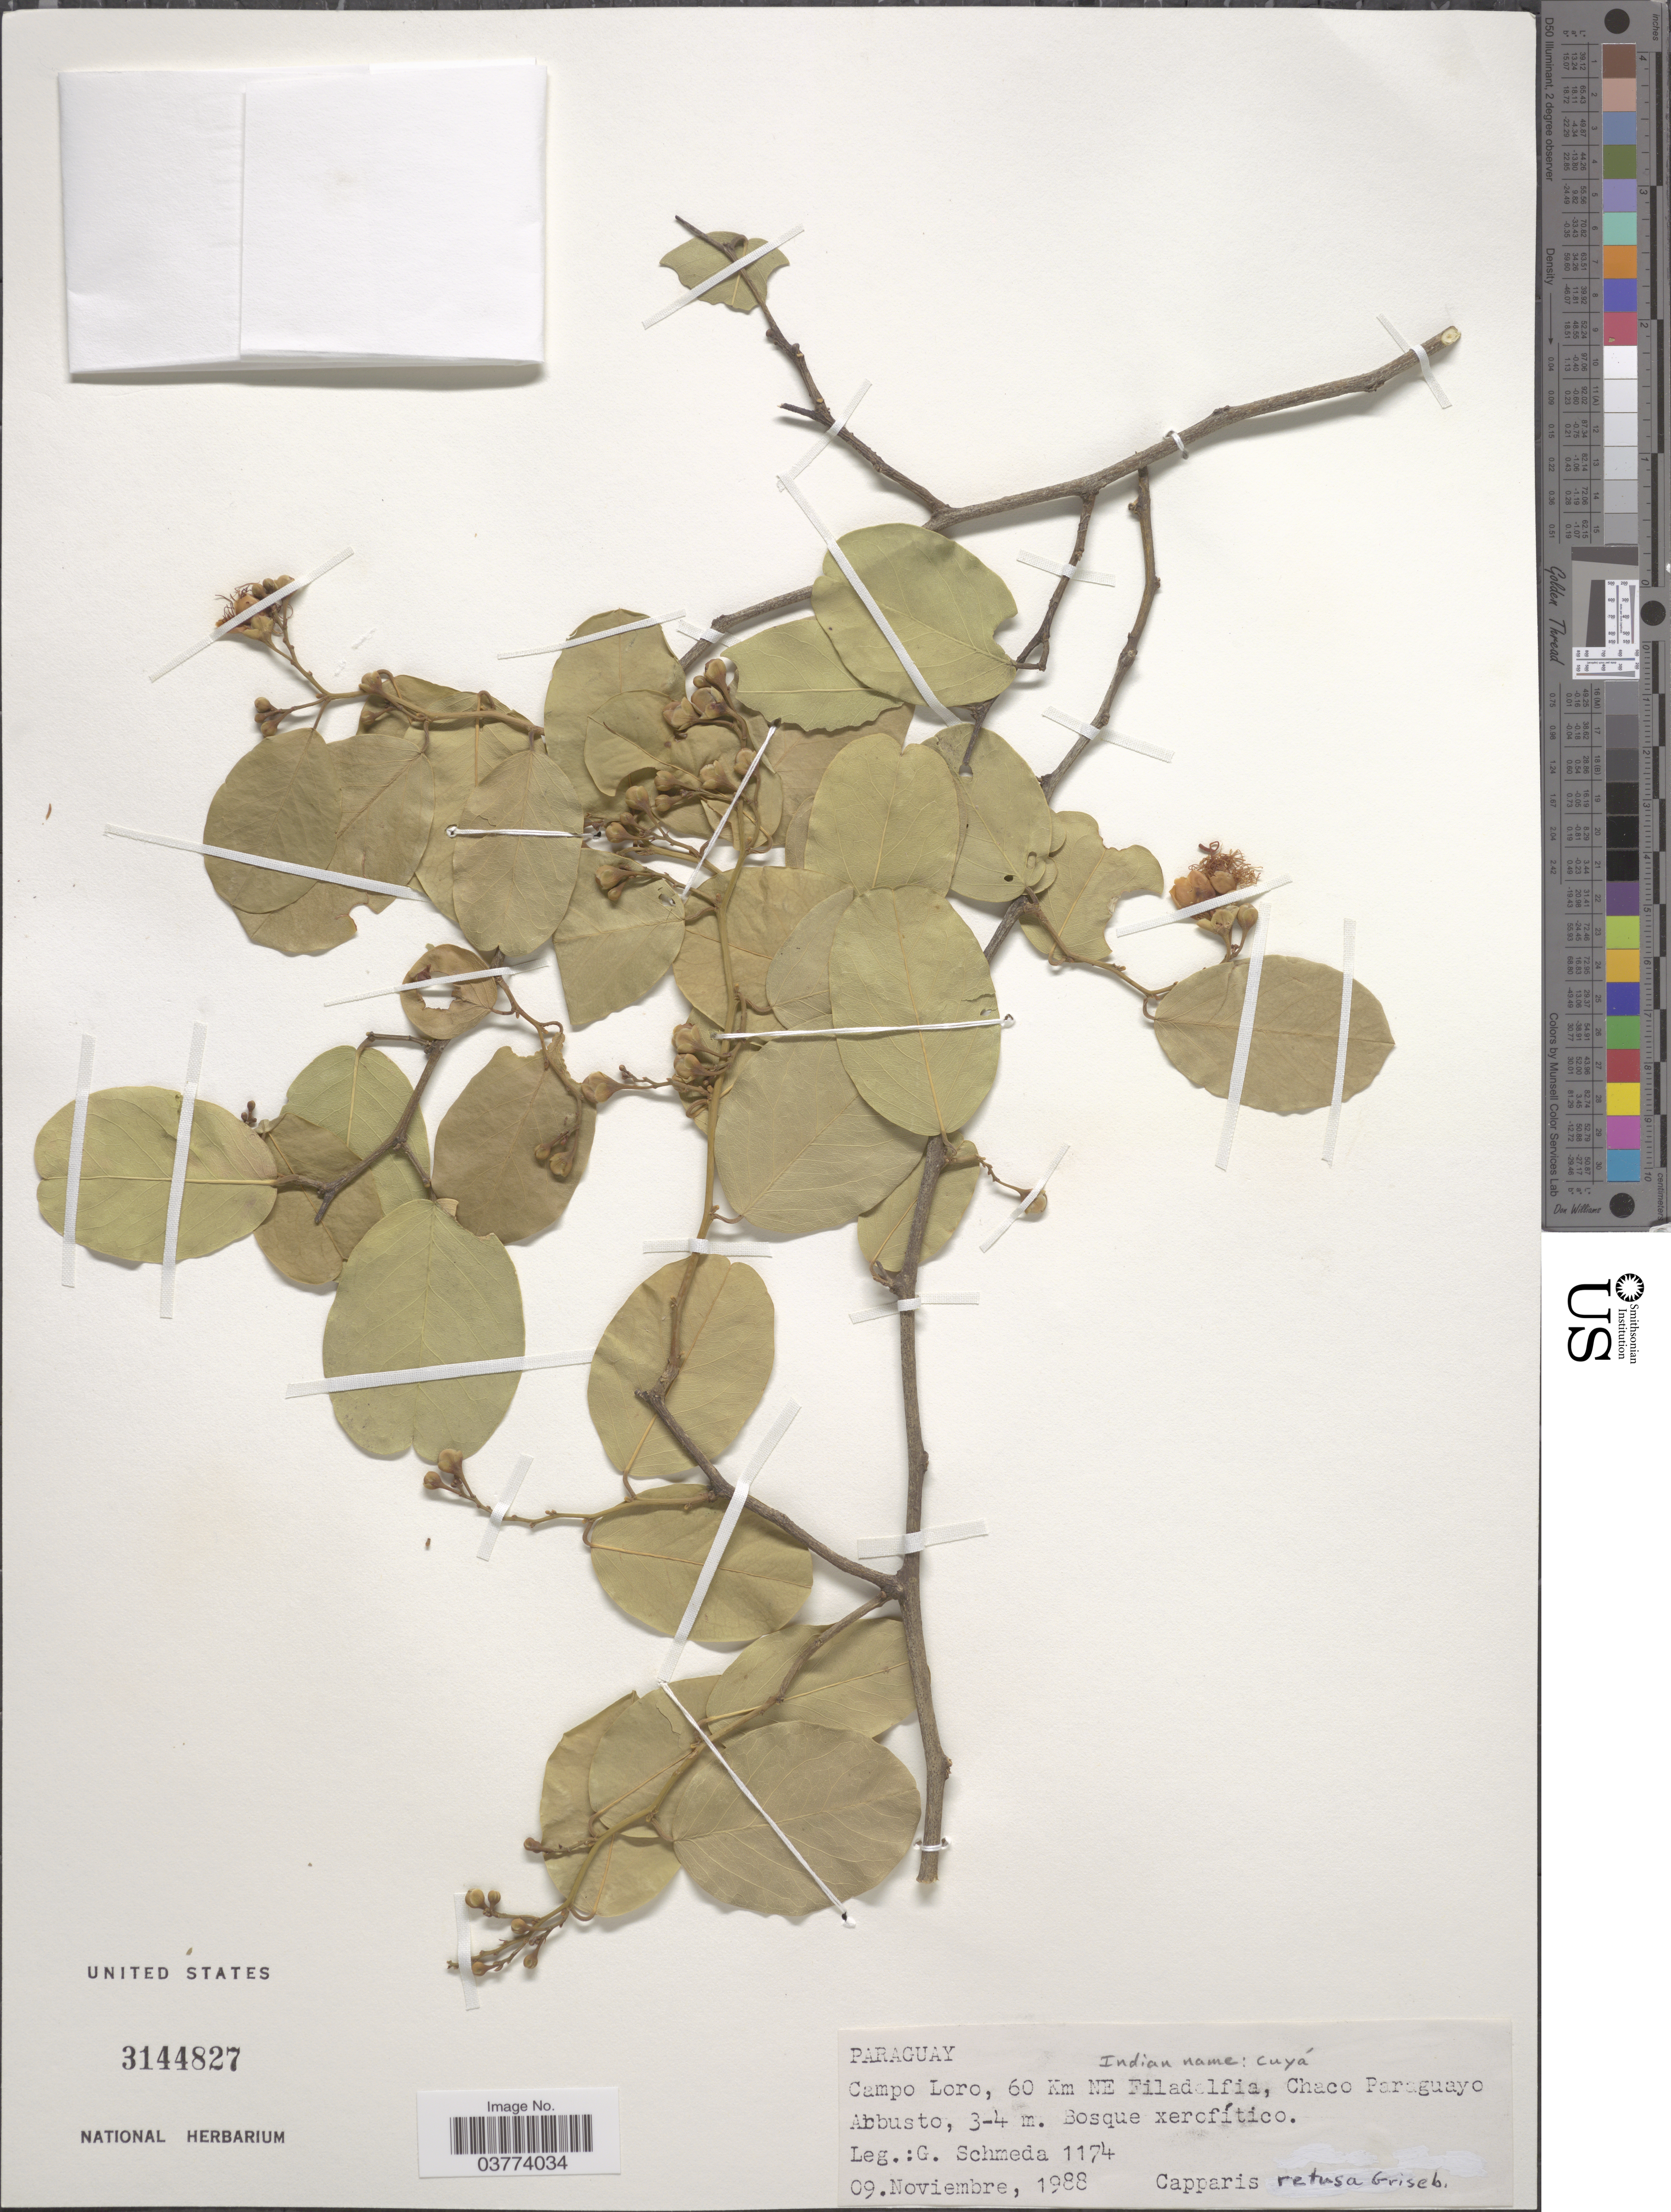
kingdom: Plantae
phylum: Tracheophyta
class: Magnoliopsida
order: Brassicales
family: Capparaceae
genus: Cynophalla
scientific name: Cynophalla retusa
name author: (Griseb.) Cornejo & Iltis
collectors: G. Schmeda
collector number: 1174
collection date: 1988-11-09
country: Paraguay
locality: Campo Loro, 60 Km NE Filadelfia, Chaco Paraguayo.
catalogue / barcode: US 3144827